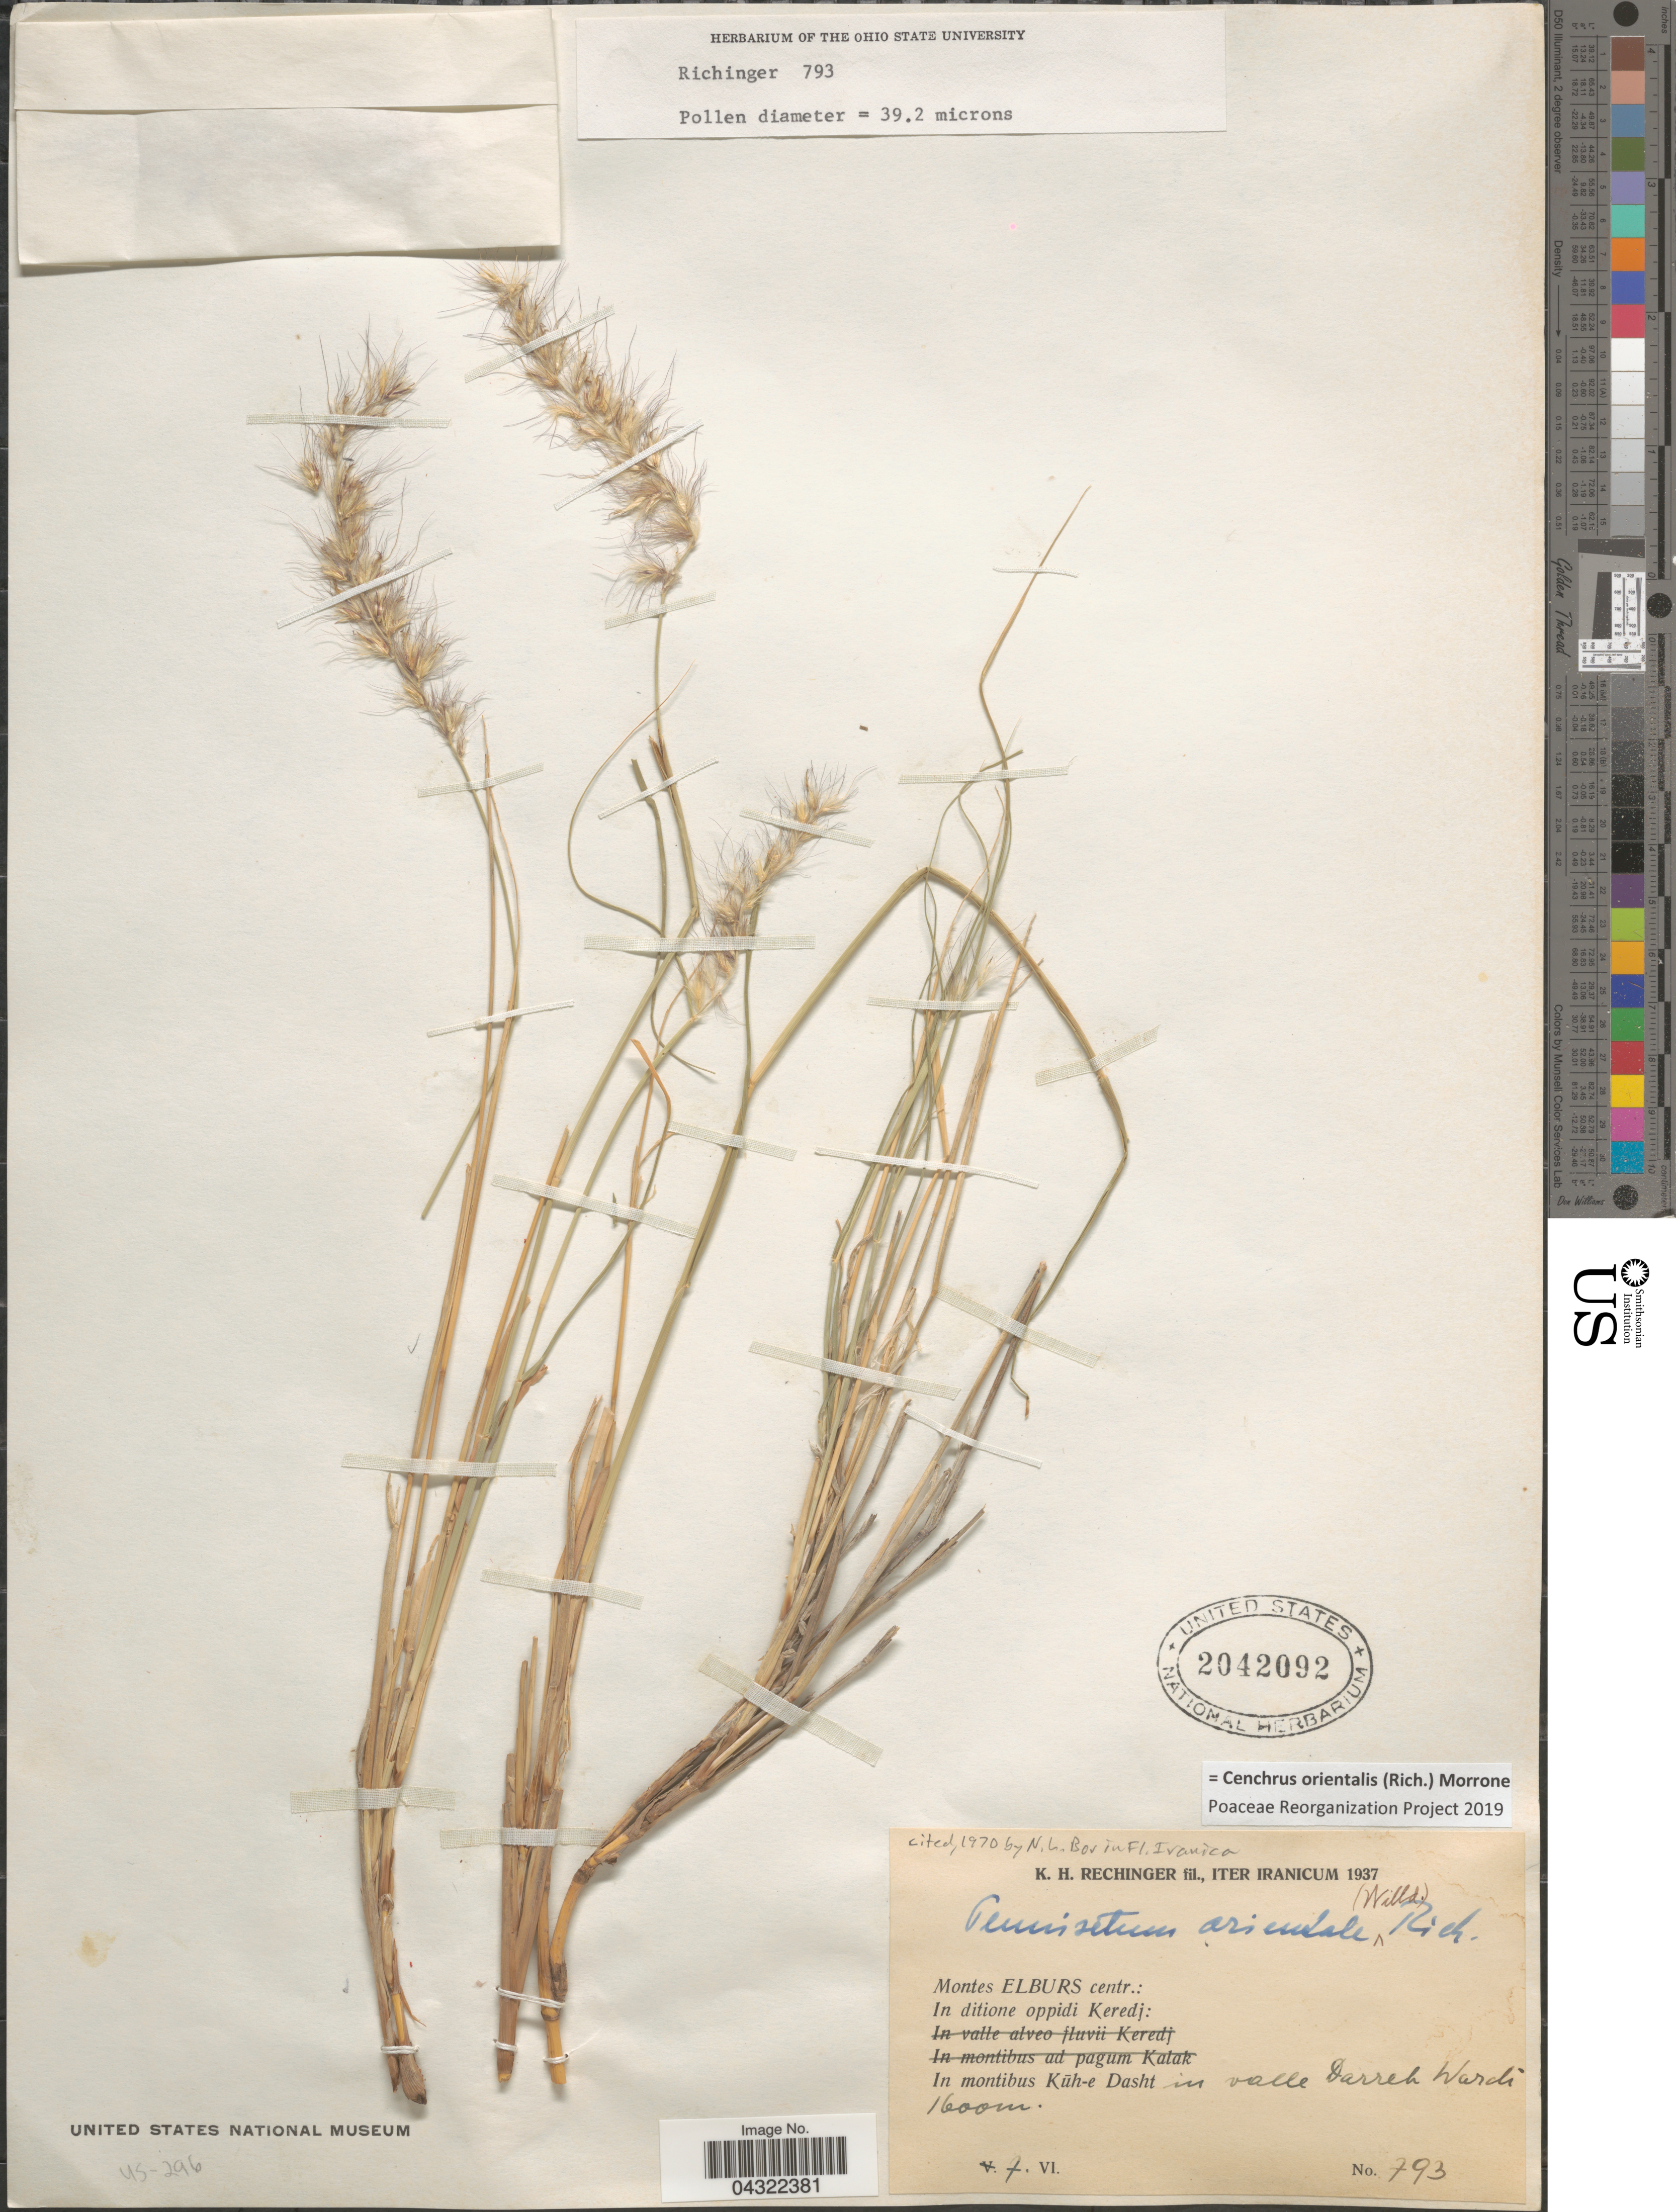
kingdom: Plantae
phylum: Tracheophyta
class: Liliopsida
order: Poales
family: Poaceae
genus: Cenchrus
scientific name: Cenchrus orientalis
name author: (Rich.) Morrone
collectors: K. H. Rechinger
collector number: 793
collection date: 1937-06-04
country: Iran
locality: Iter Iranicum 1937. Montes Elburs centr.: In ditione oppidi Keredj: In montibus Kūh-e Dasht in valle Darreh Wardi.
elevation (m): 1600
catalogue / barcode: US 2042092